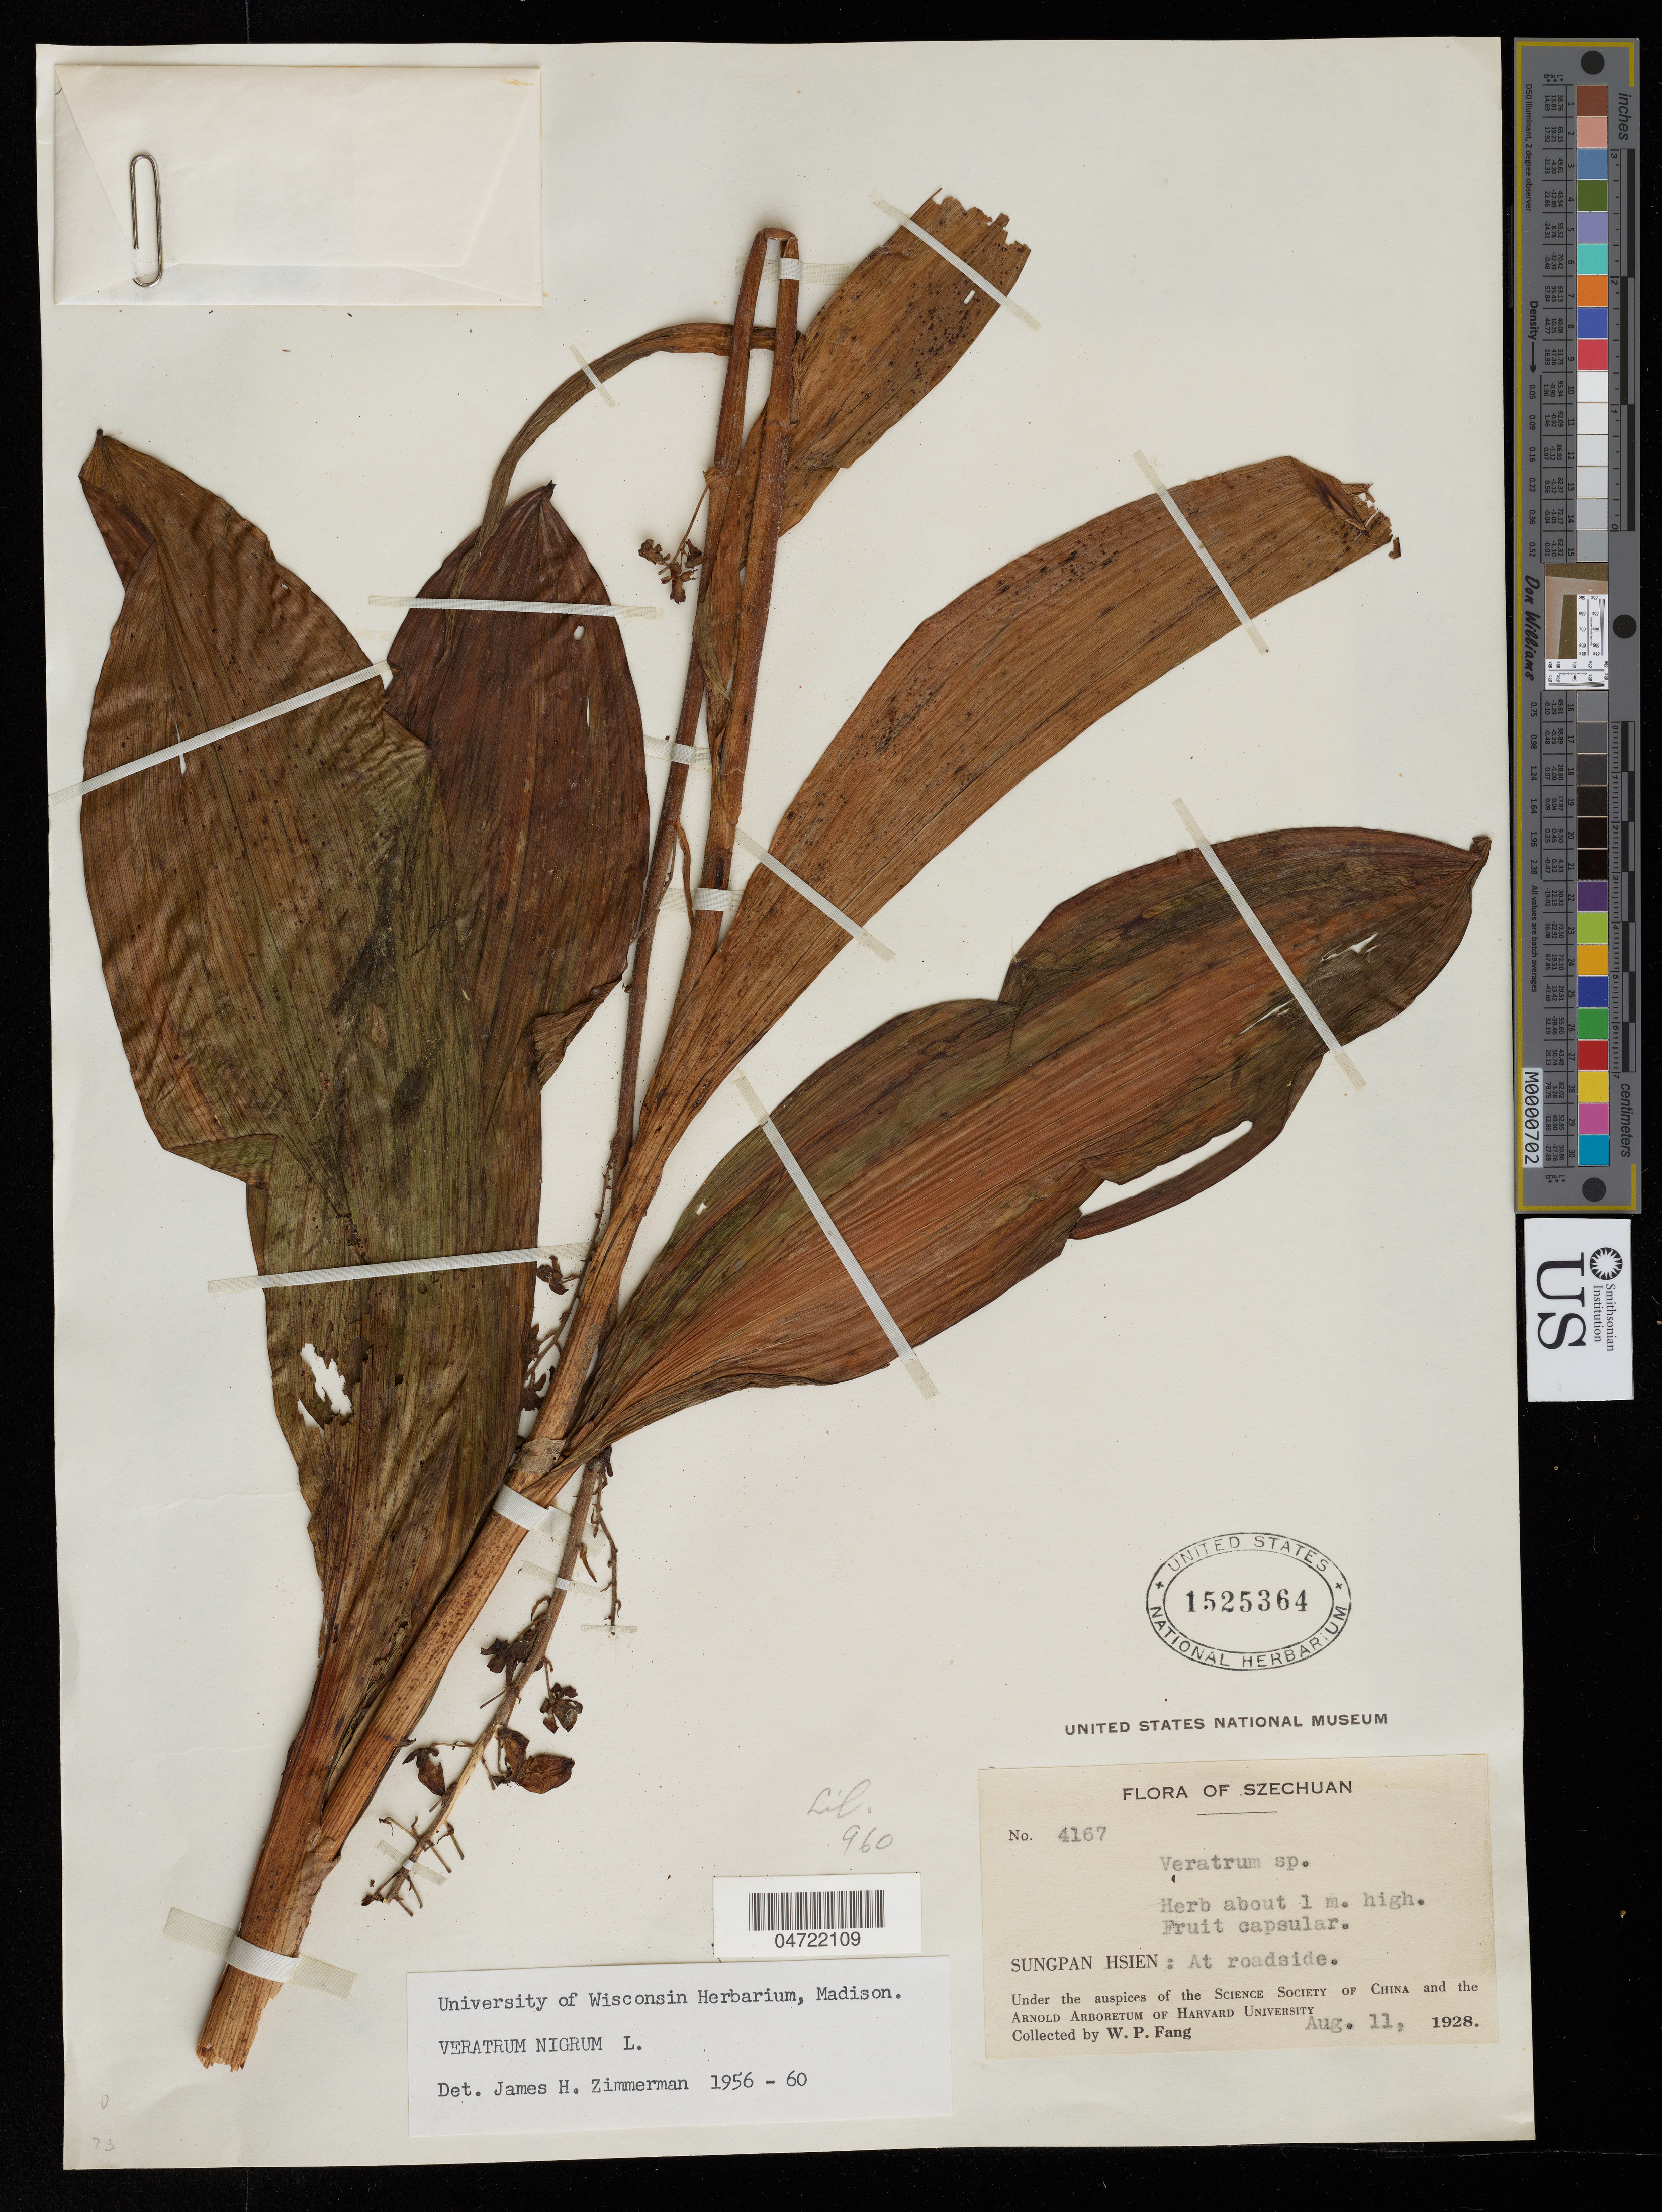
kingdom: Plantae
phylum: Tracheophyta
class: Liliopsida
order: Liliales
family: Melanthiaceae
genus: Veratrum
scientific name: Veratrum nigrum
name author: L.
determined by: Zimmerman, James Hall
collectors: W. P. Fang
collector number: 4167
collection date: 1928-08-11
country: China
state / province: Sichuan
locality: Szechuan, Sungpan Hsien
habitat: At roadside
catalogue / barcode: US 1525364